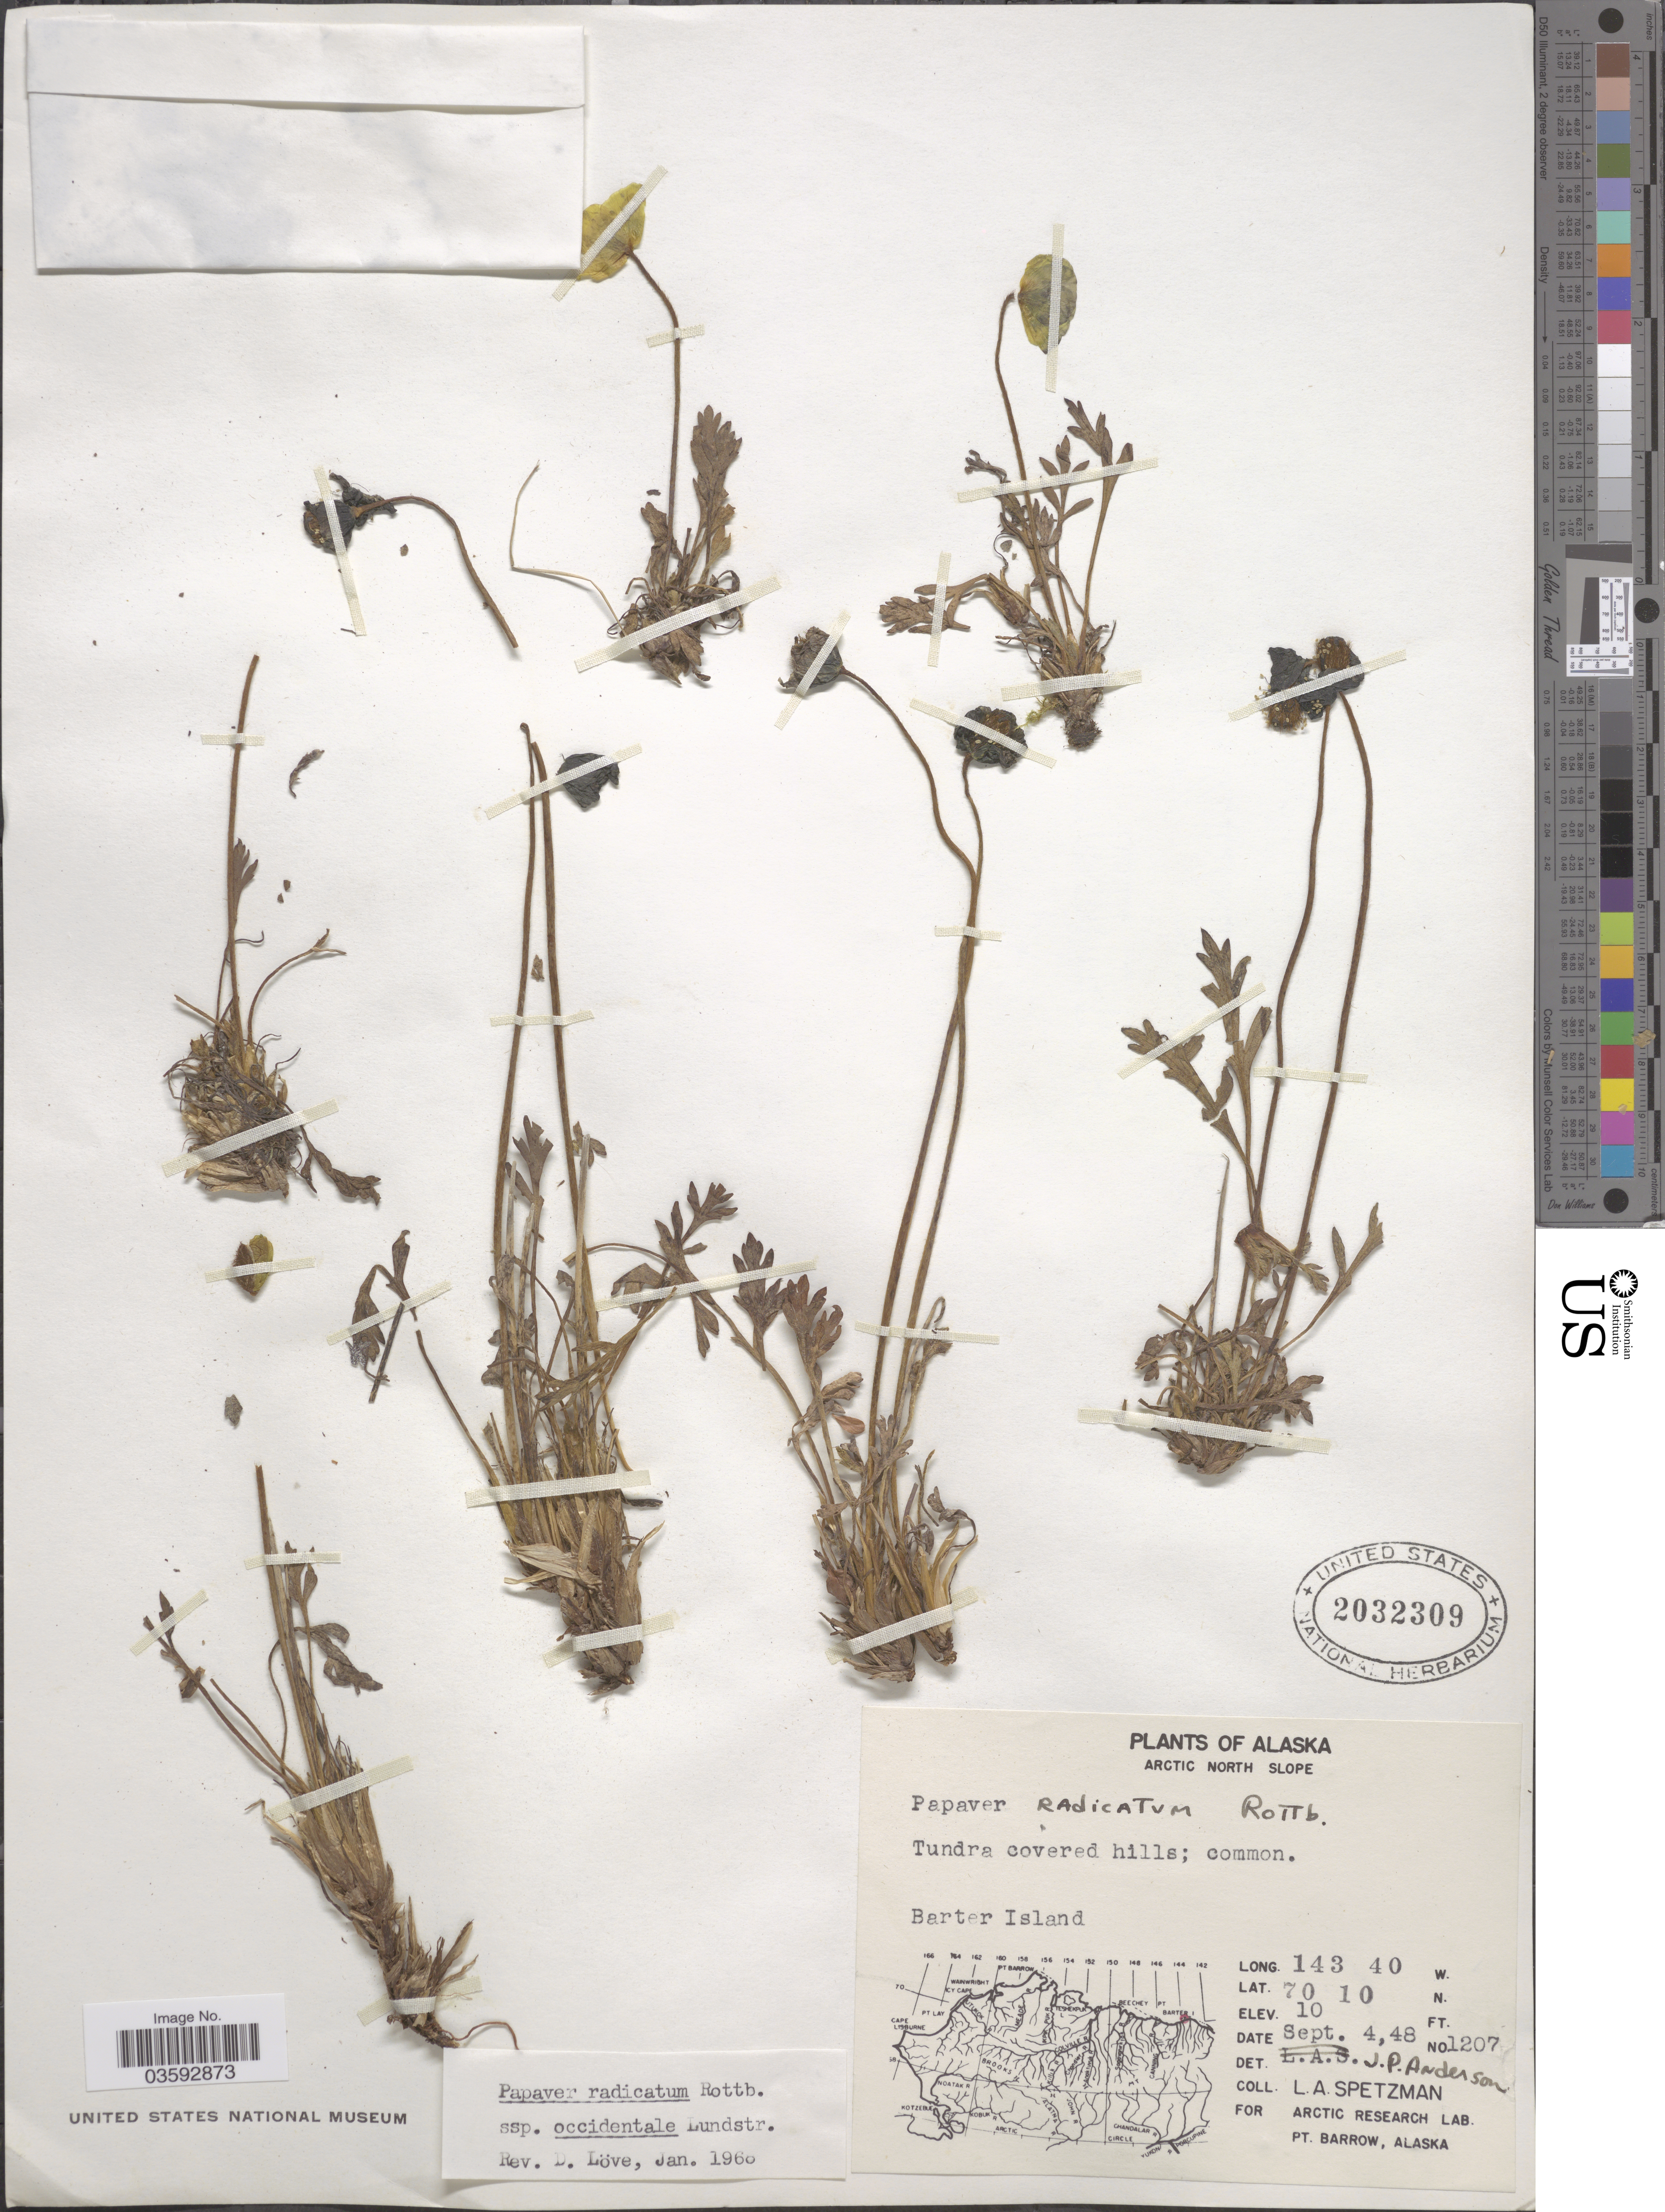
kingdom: Plantae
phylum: Tracheophyta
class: Magnoliopsida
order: Ranunculales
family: Papaveraceae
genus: Papaver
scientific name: Papaver radicatum subsp. occidentale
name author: Lundstr.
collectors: L. Spetzman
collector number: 1207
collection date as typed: Transcribed d/m/y: 4/9/48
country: United States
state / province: Alaska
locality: Arctic North Slope. Barter Island.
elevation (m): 3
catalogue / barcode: US 2032309